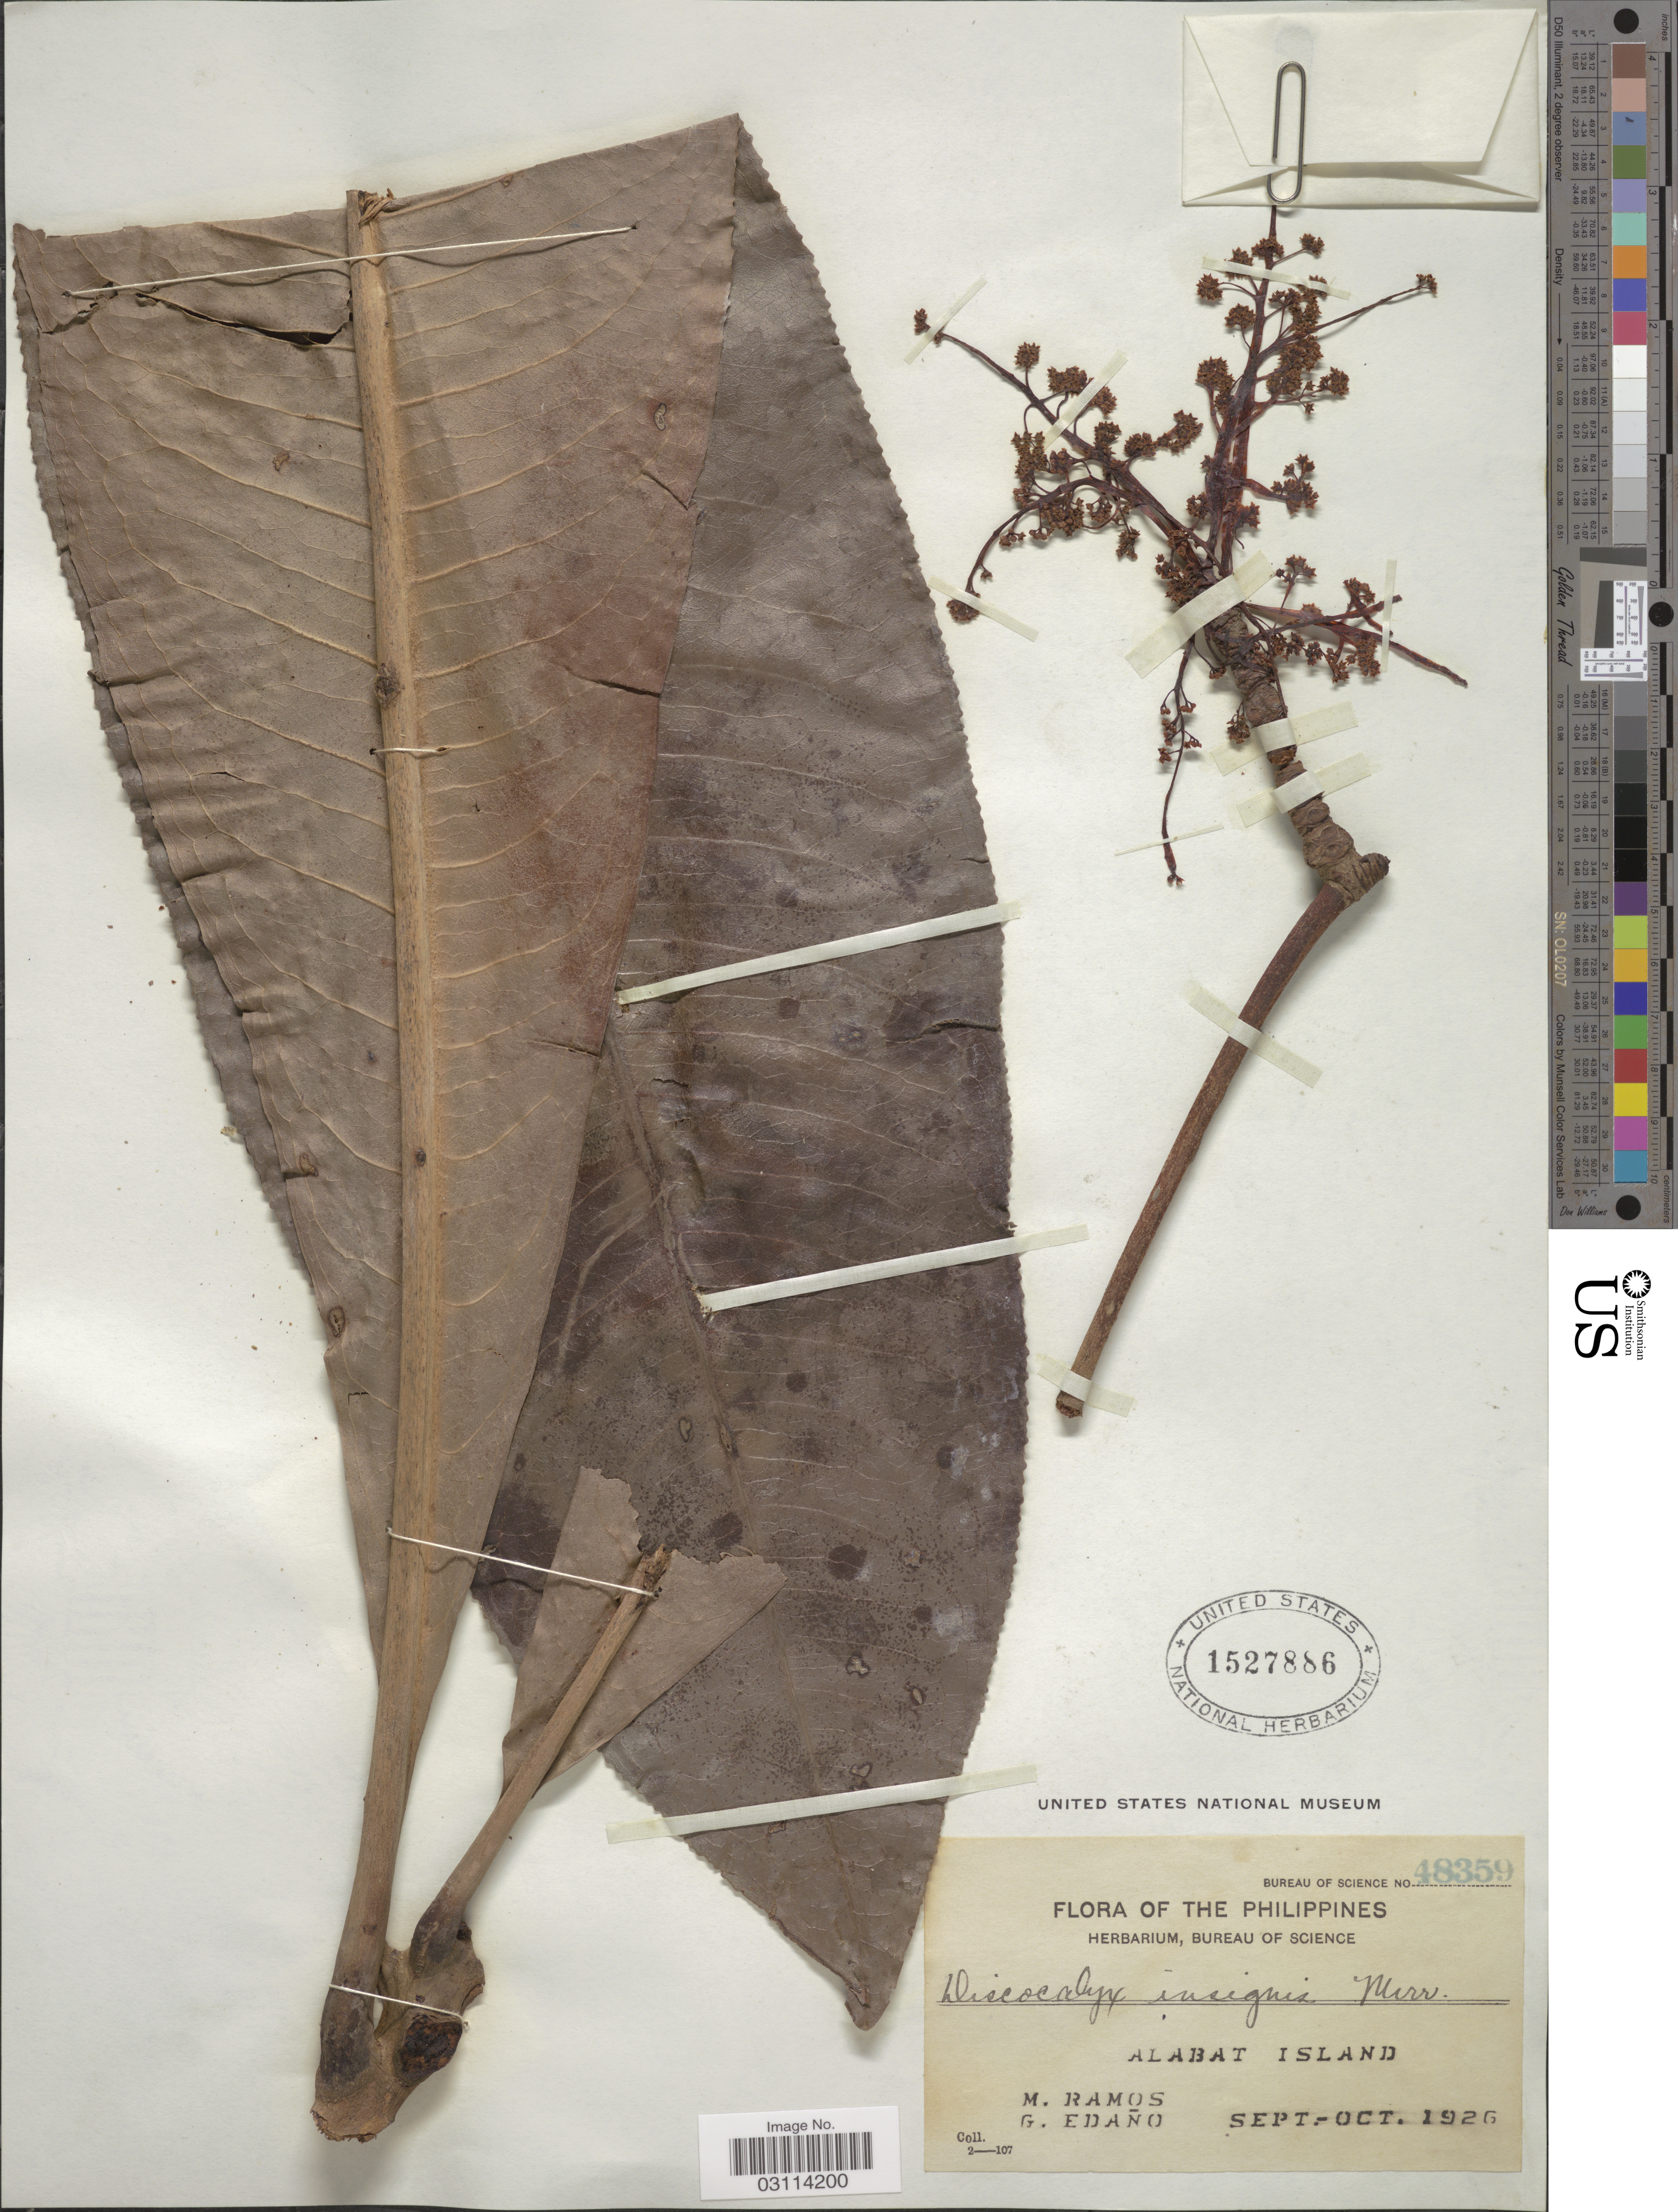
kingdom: Plantae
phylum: Tracheophyta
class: Magnoliopsida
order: Ericales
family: Primulaceae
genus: Discocalyx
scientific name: Discocalyx insignis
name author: Merr.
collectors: M. Ramos & G. Edaño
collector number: Bureau of Science 48359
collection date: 1926-09/1926-10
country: Philippines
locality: Alabat Island.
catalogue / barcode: US 1527886